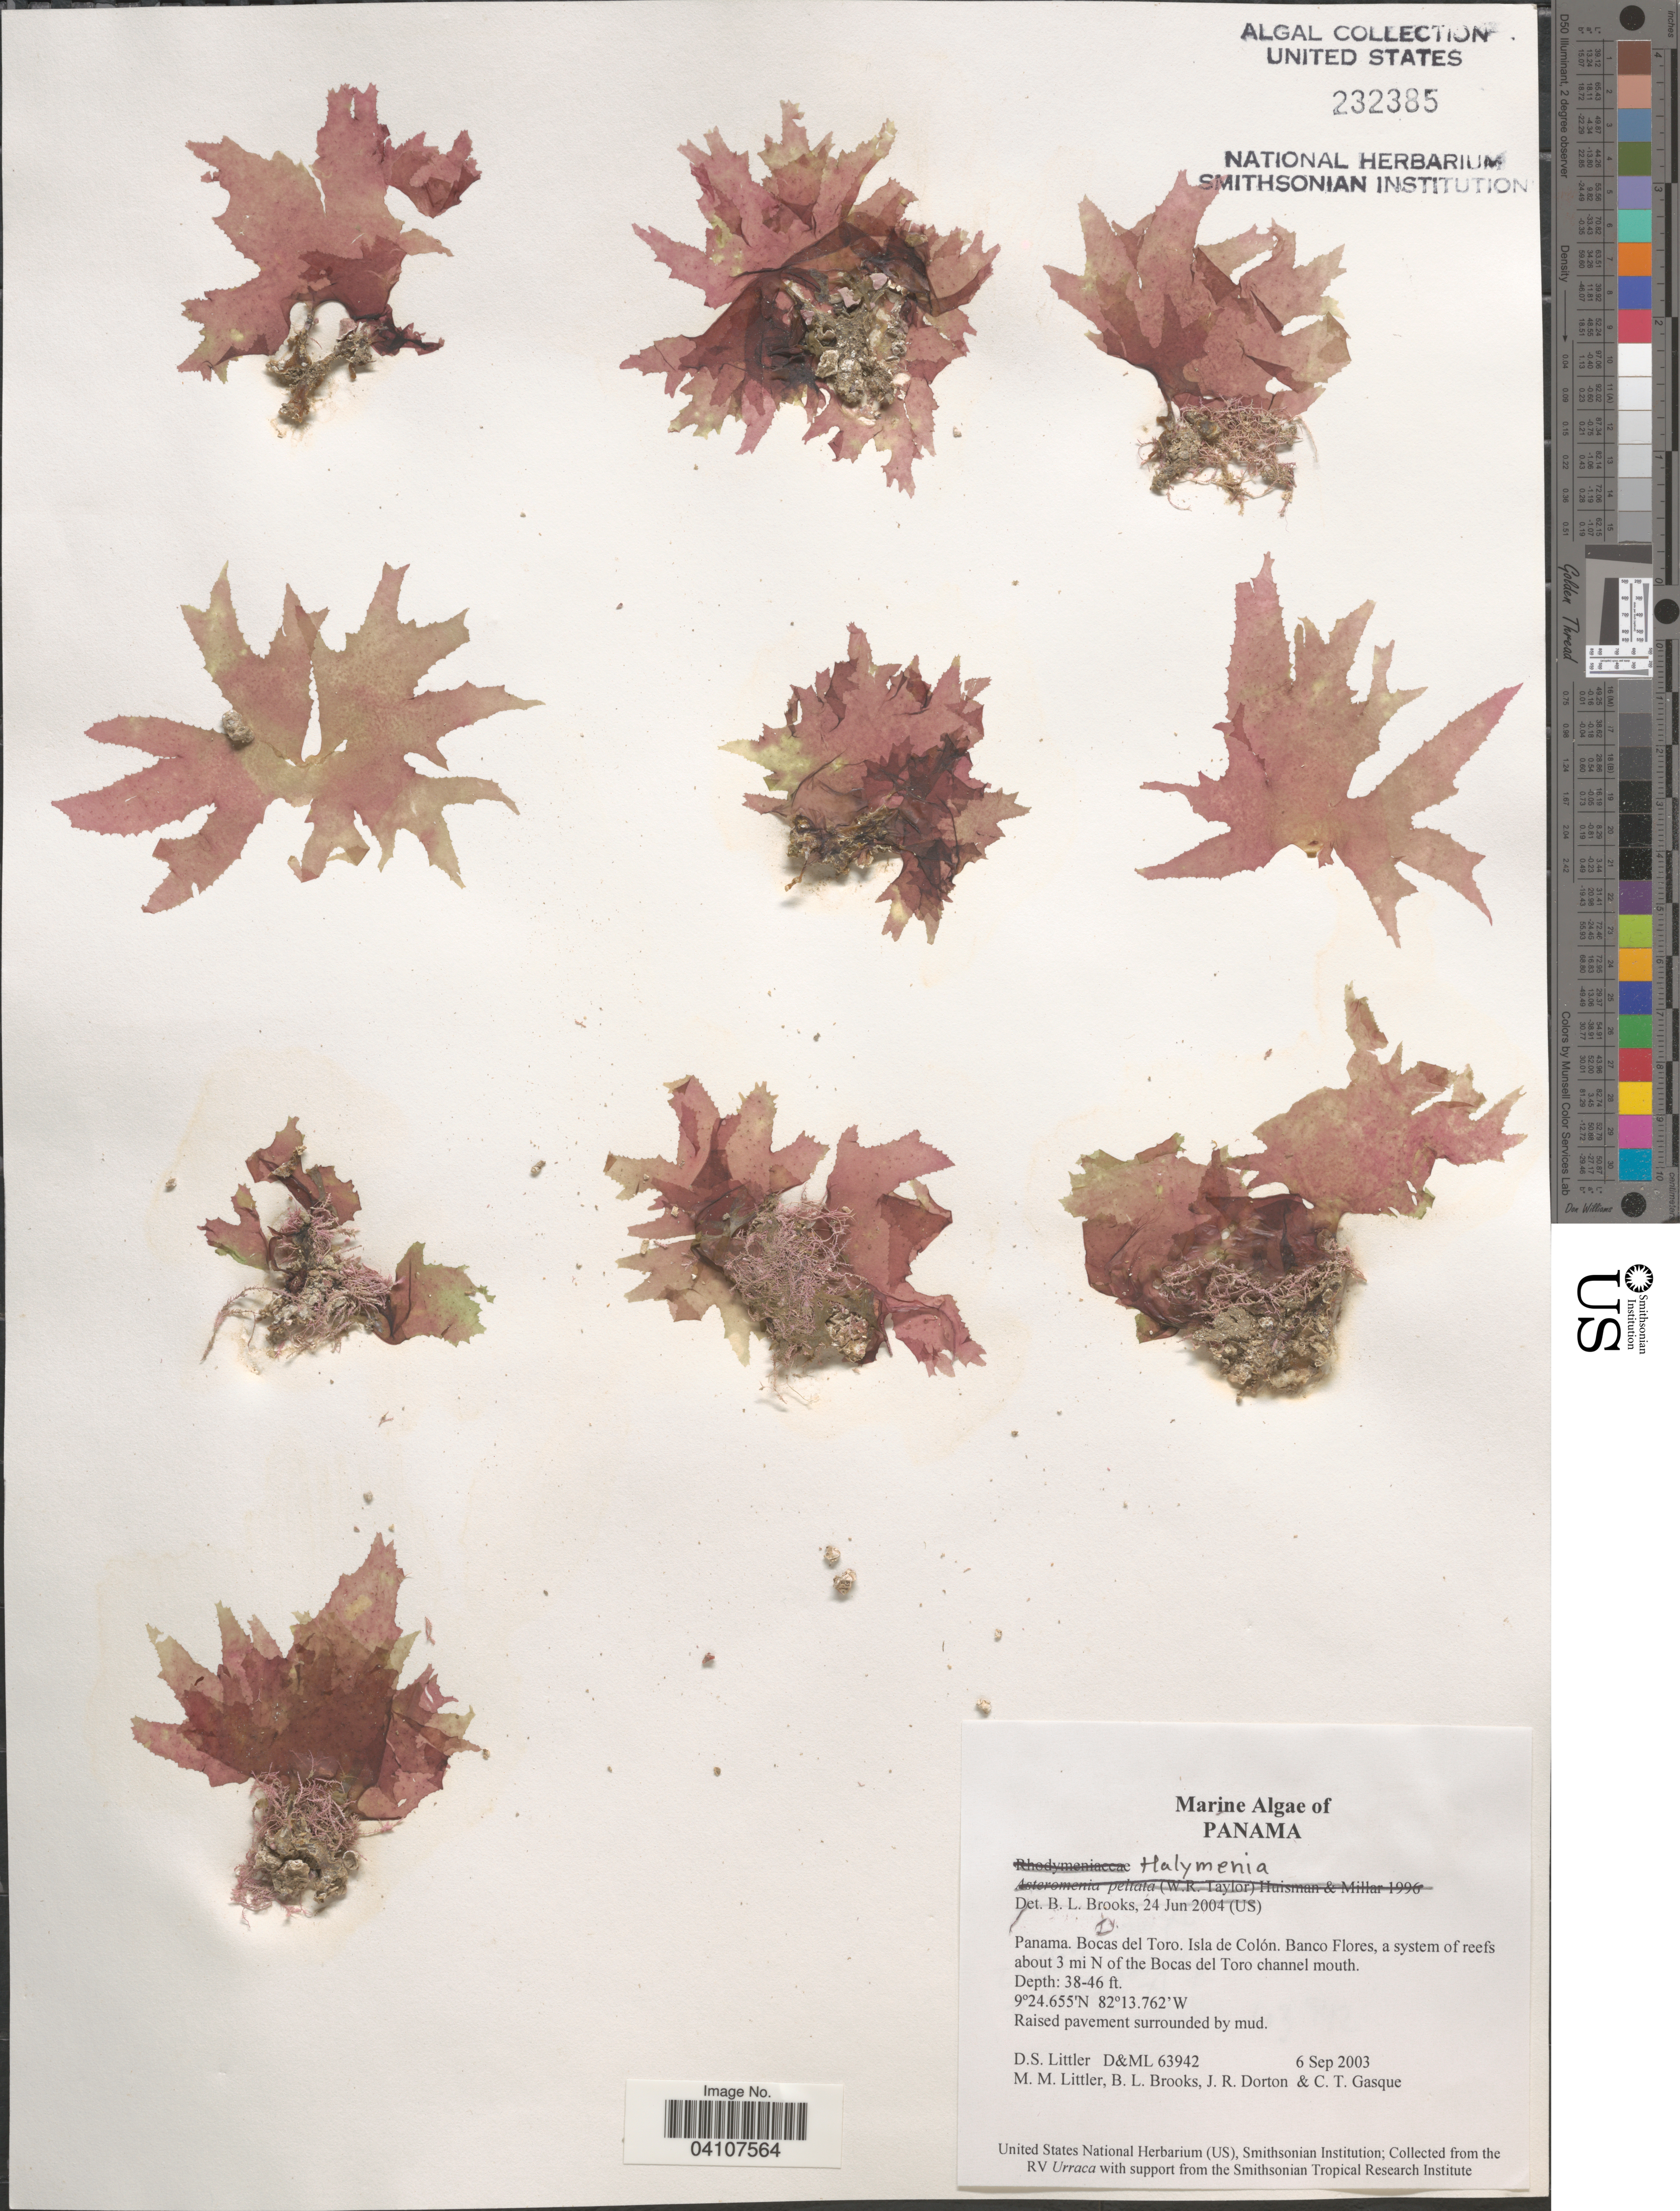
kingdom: Plantae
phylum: Rhodophyta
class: Florideophyceae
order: Halymeniales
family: Halymeniaceae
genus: Halymenia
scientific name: Halymenia sp.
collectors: D. S. Littler, B. Brooks, J. Dorton & C. Gasque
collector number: D&ML63942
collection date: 2003-09-06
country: Panama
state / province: Bocas del Toro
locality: Isla de Colón. Banco Flores, a system of reefs about 3 mi N of the Bocas del Toro channel mouth.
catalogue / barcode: US 232385